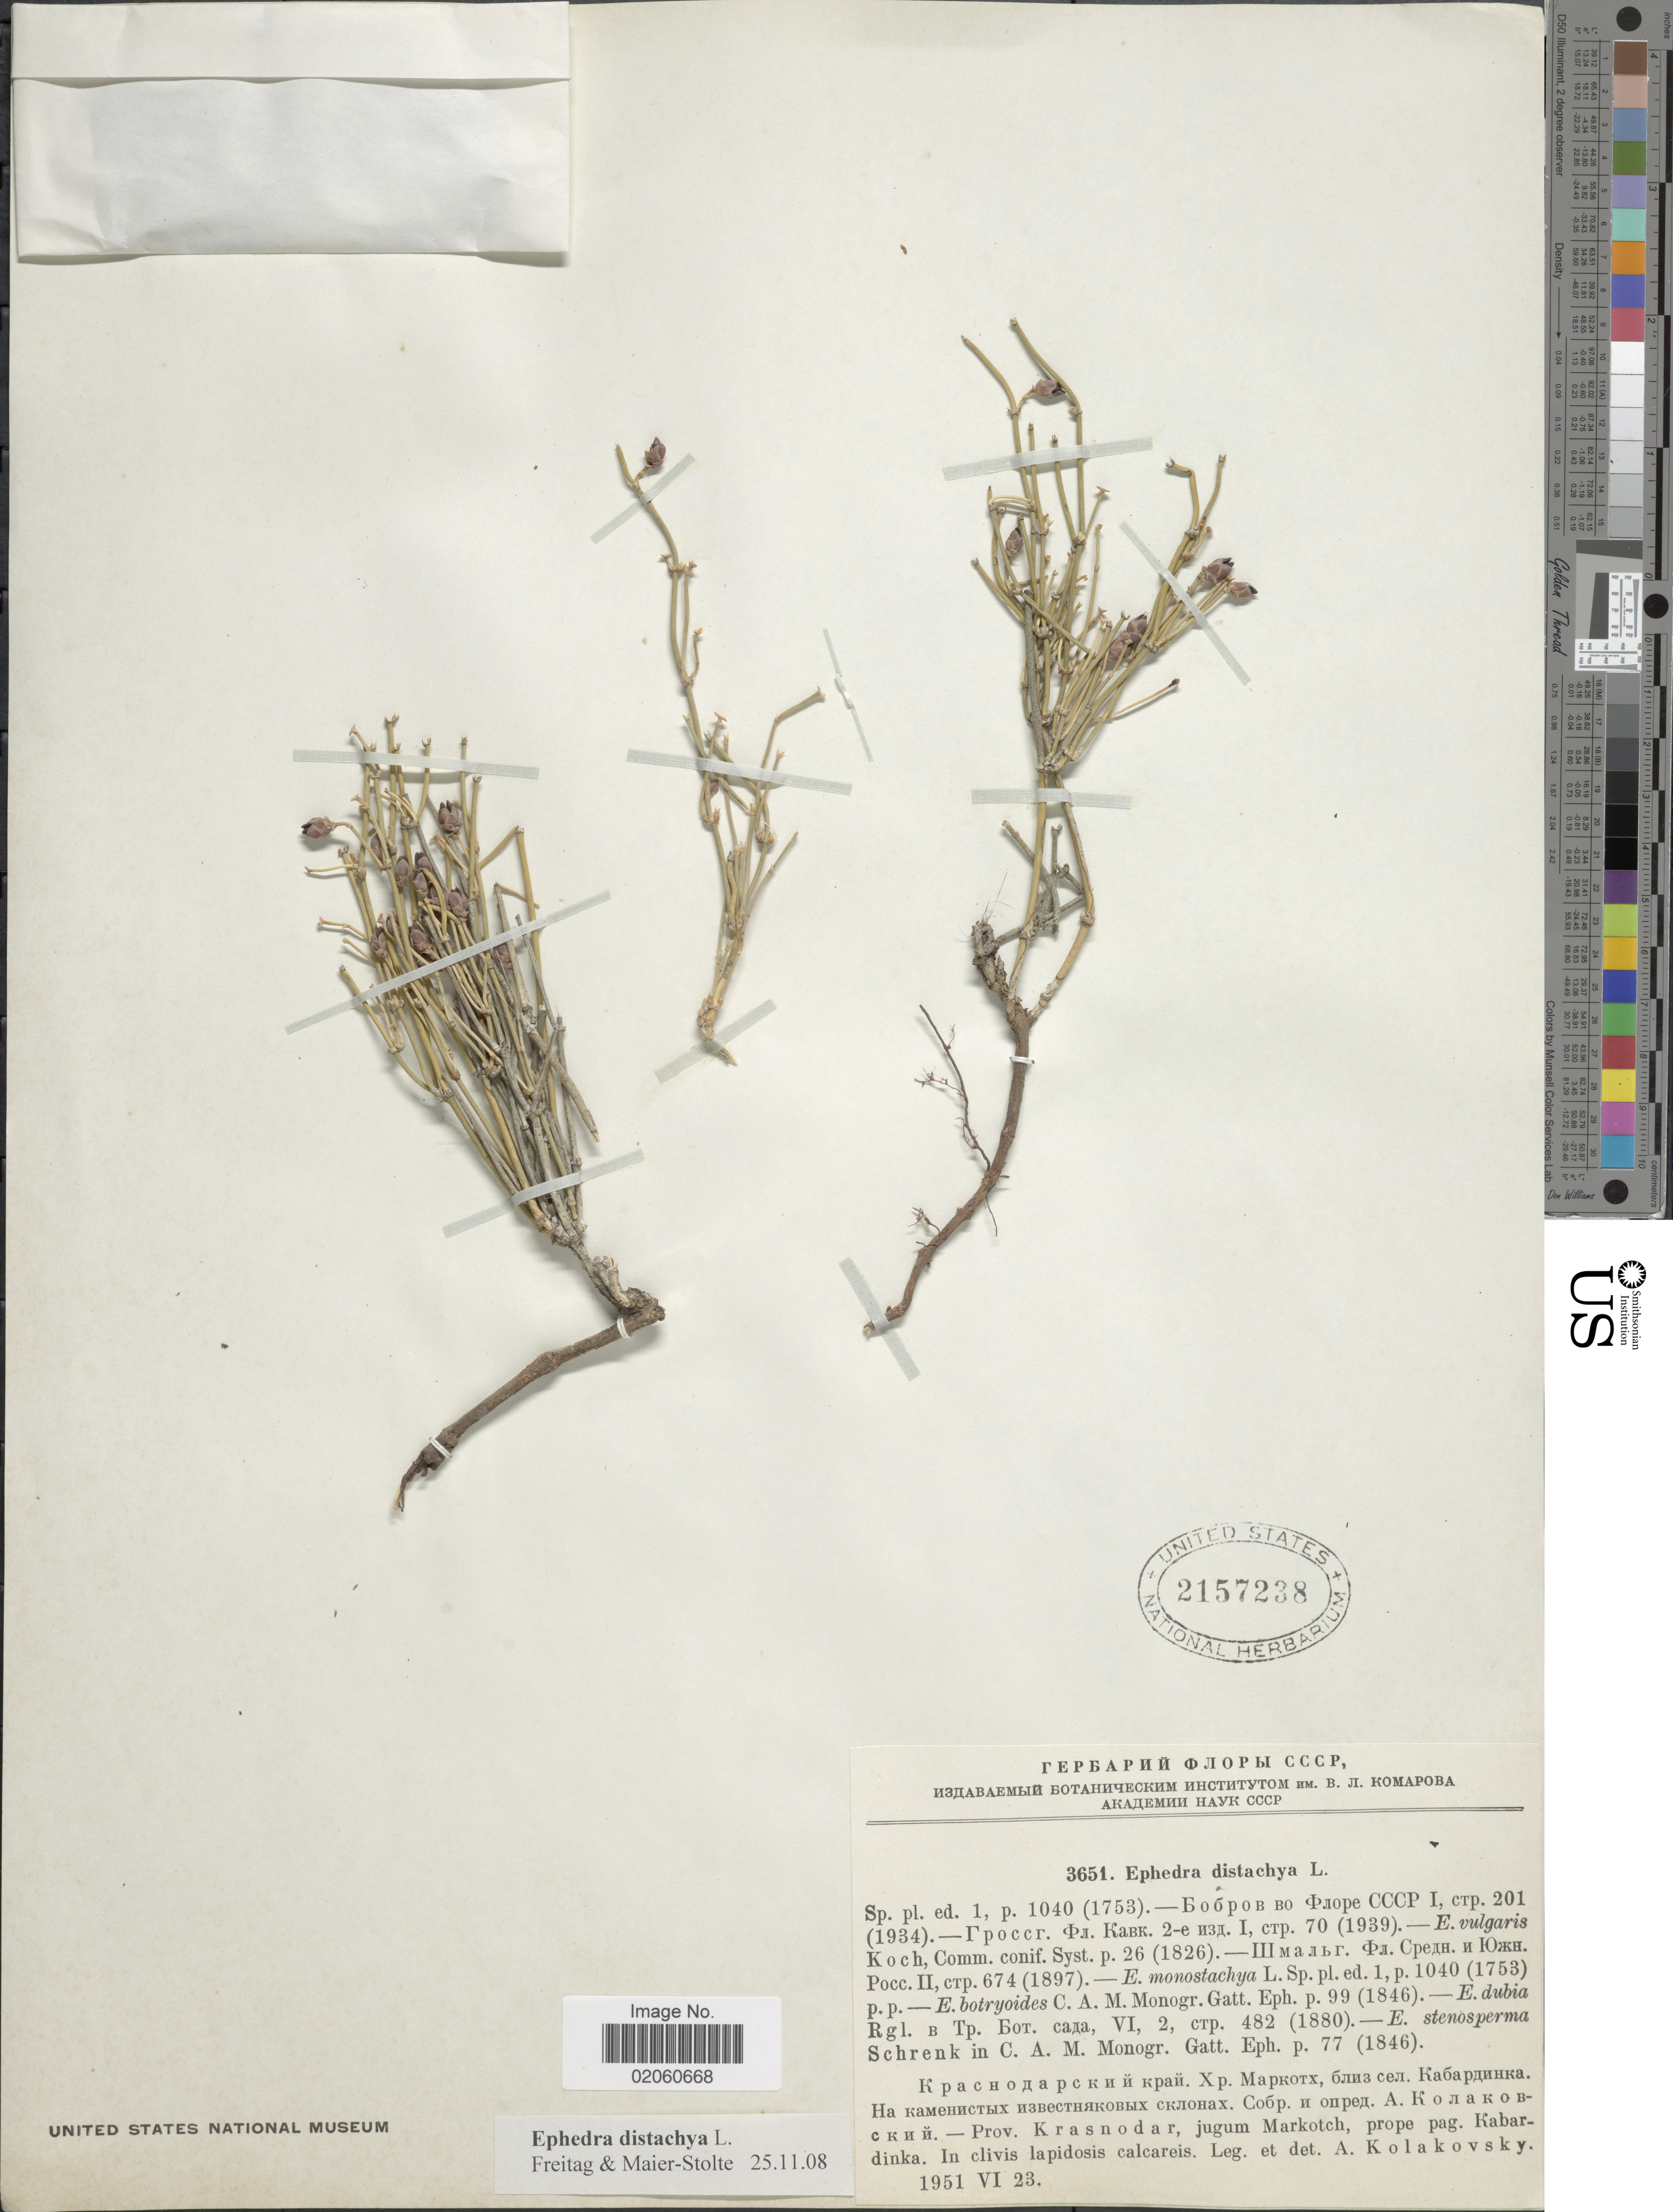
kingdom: Plantae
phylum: Tracheophyta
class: Gnetopsida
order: Ephedrales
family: Ephedraceae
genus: Ephedra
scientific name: Ephedra distachya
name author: L.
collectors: A. Kolakovsky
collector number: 3651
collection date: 1951-06-23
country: Russian Federation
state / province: Krasnodar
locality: Jugum Markotch, prope pag. Kabardinka, in clivis lapidosis clacareis.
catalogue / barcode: US 2157238